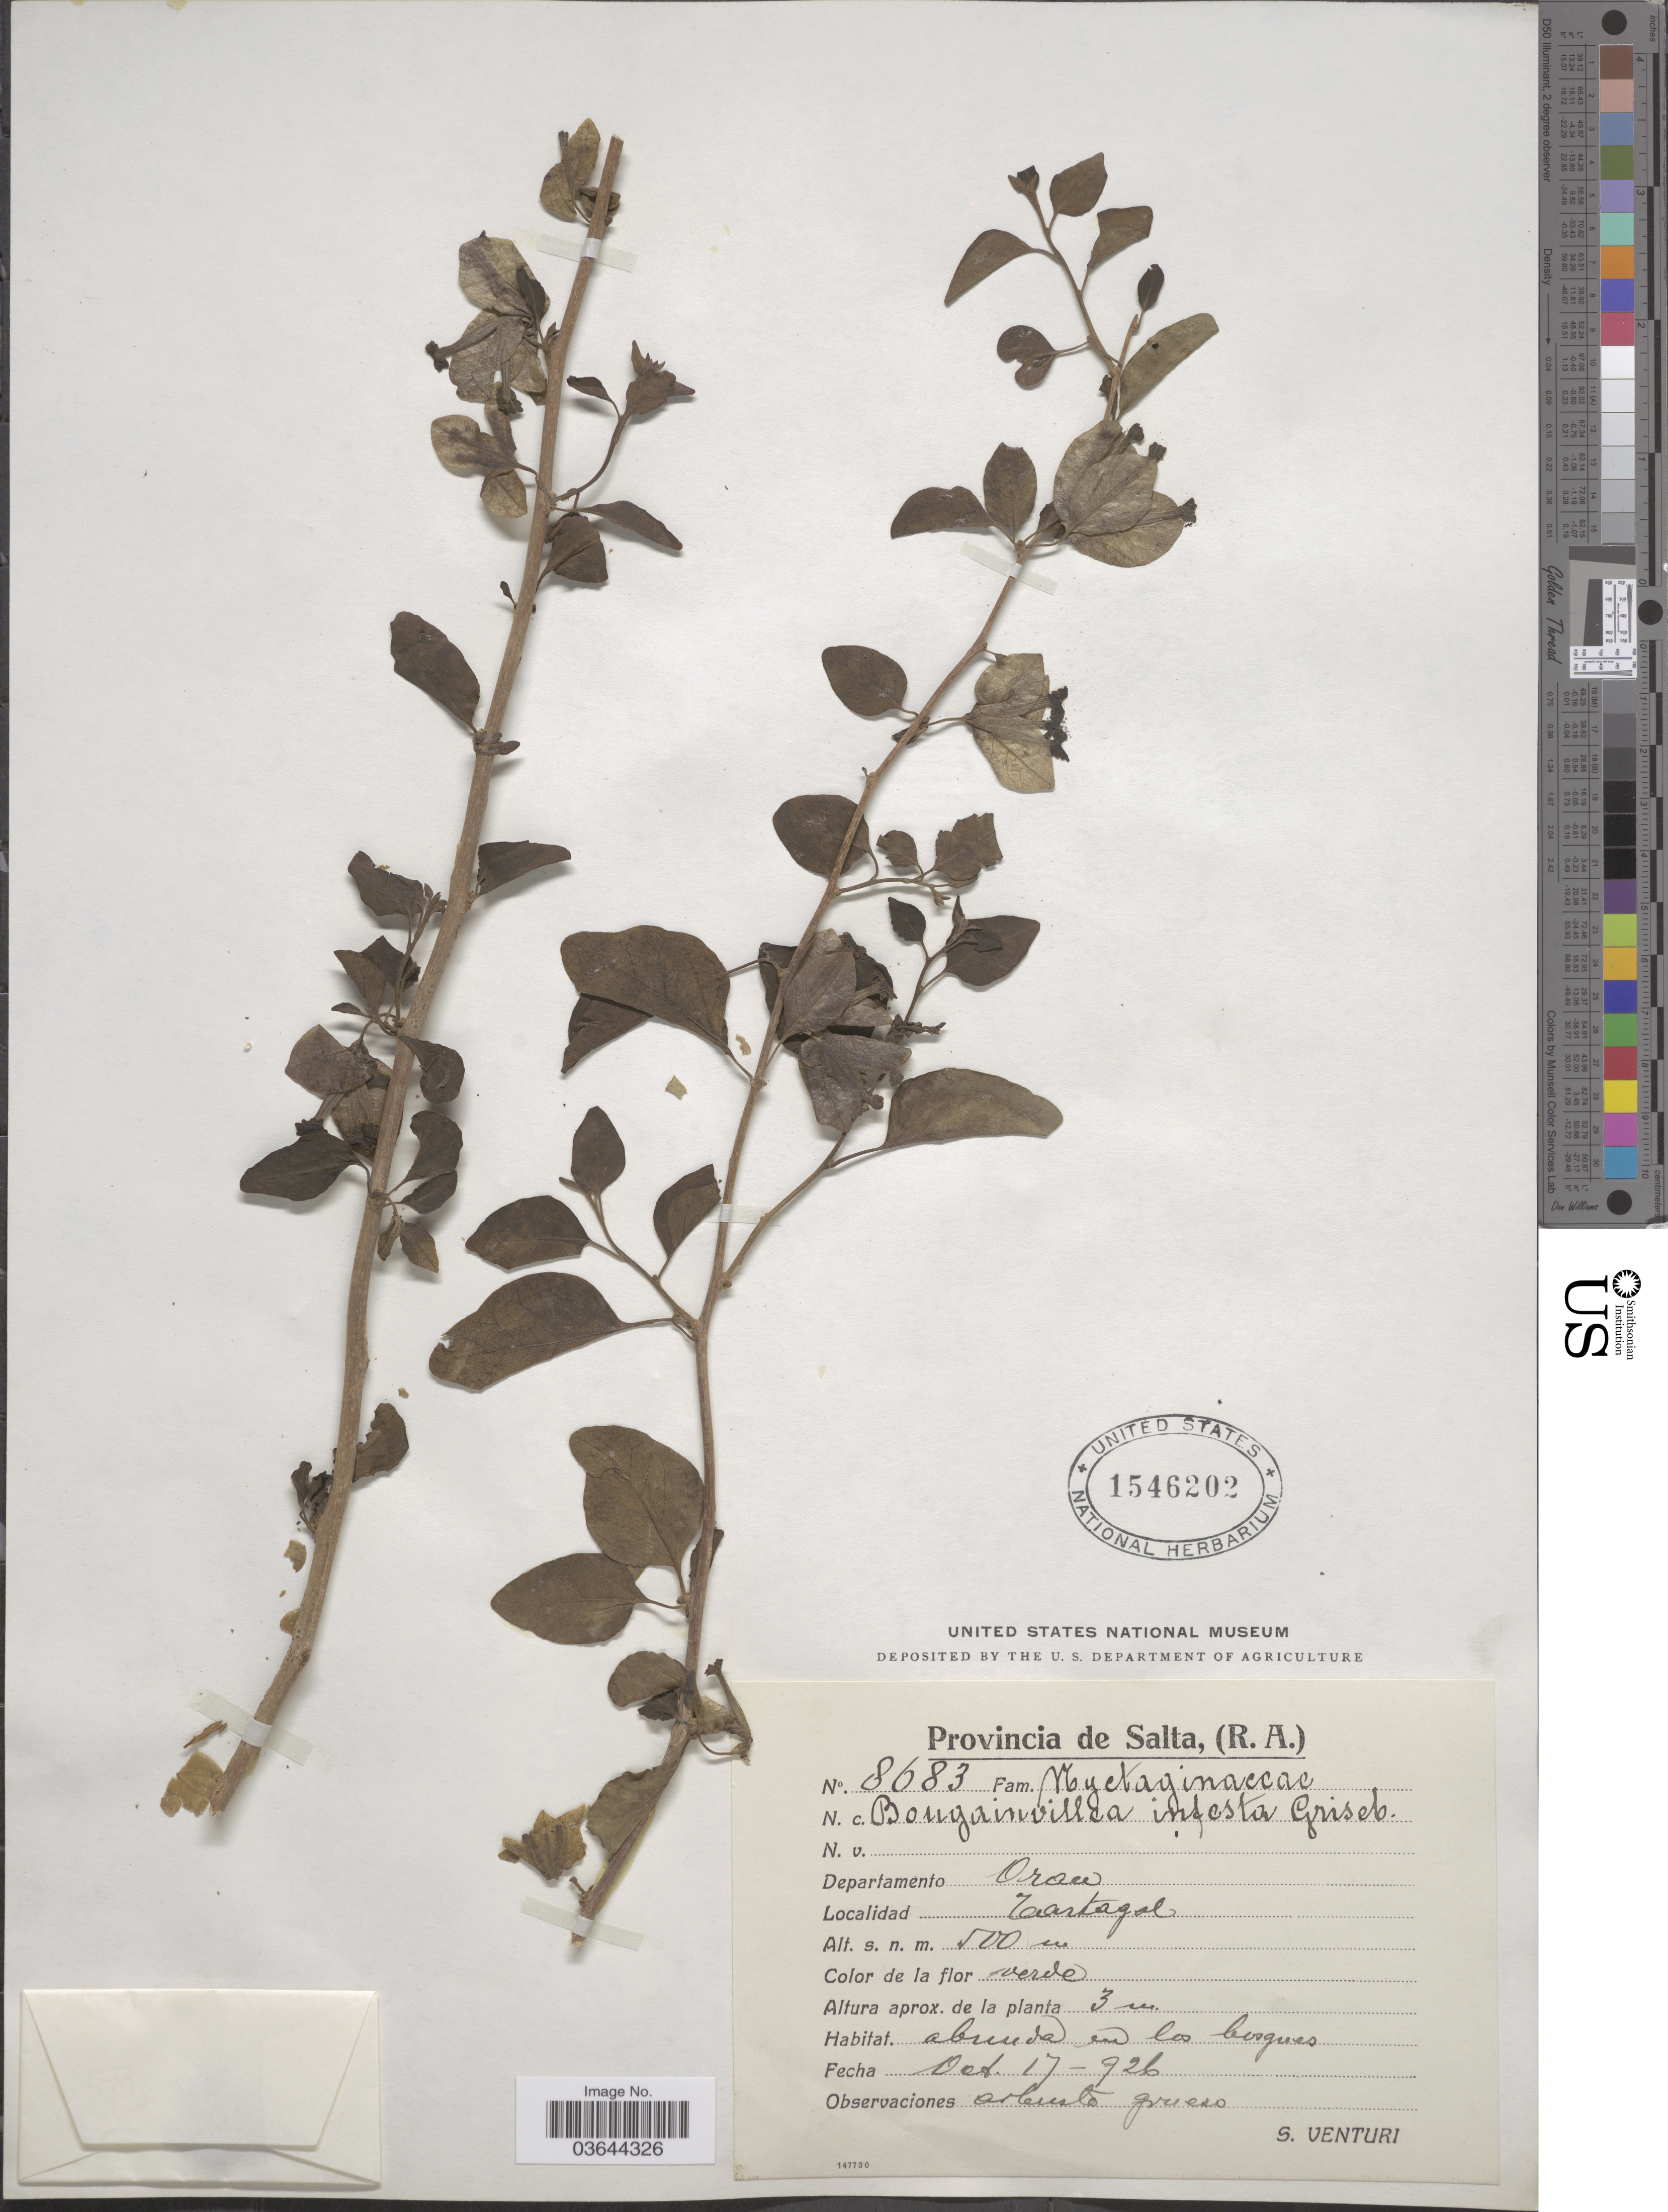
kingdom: Plantae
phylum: Tracheophyta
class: Magnoliopsida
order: Caryophyllales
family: Nyctaginaceae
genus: Bougainvillea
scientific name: Bougainvillea infesta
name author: Griseb.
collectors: S. Venturi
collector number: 8683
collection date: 1926-10-17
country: Argentina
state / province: Salta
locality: Departamento Oran. Cartagal.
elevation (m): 500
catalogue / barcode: US 1546202